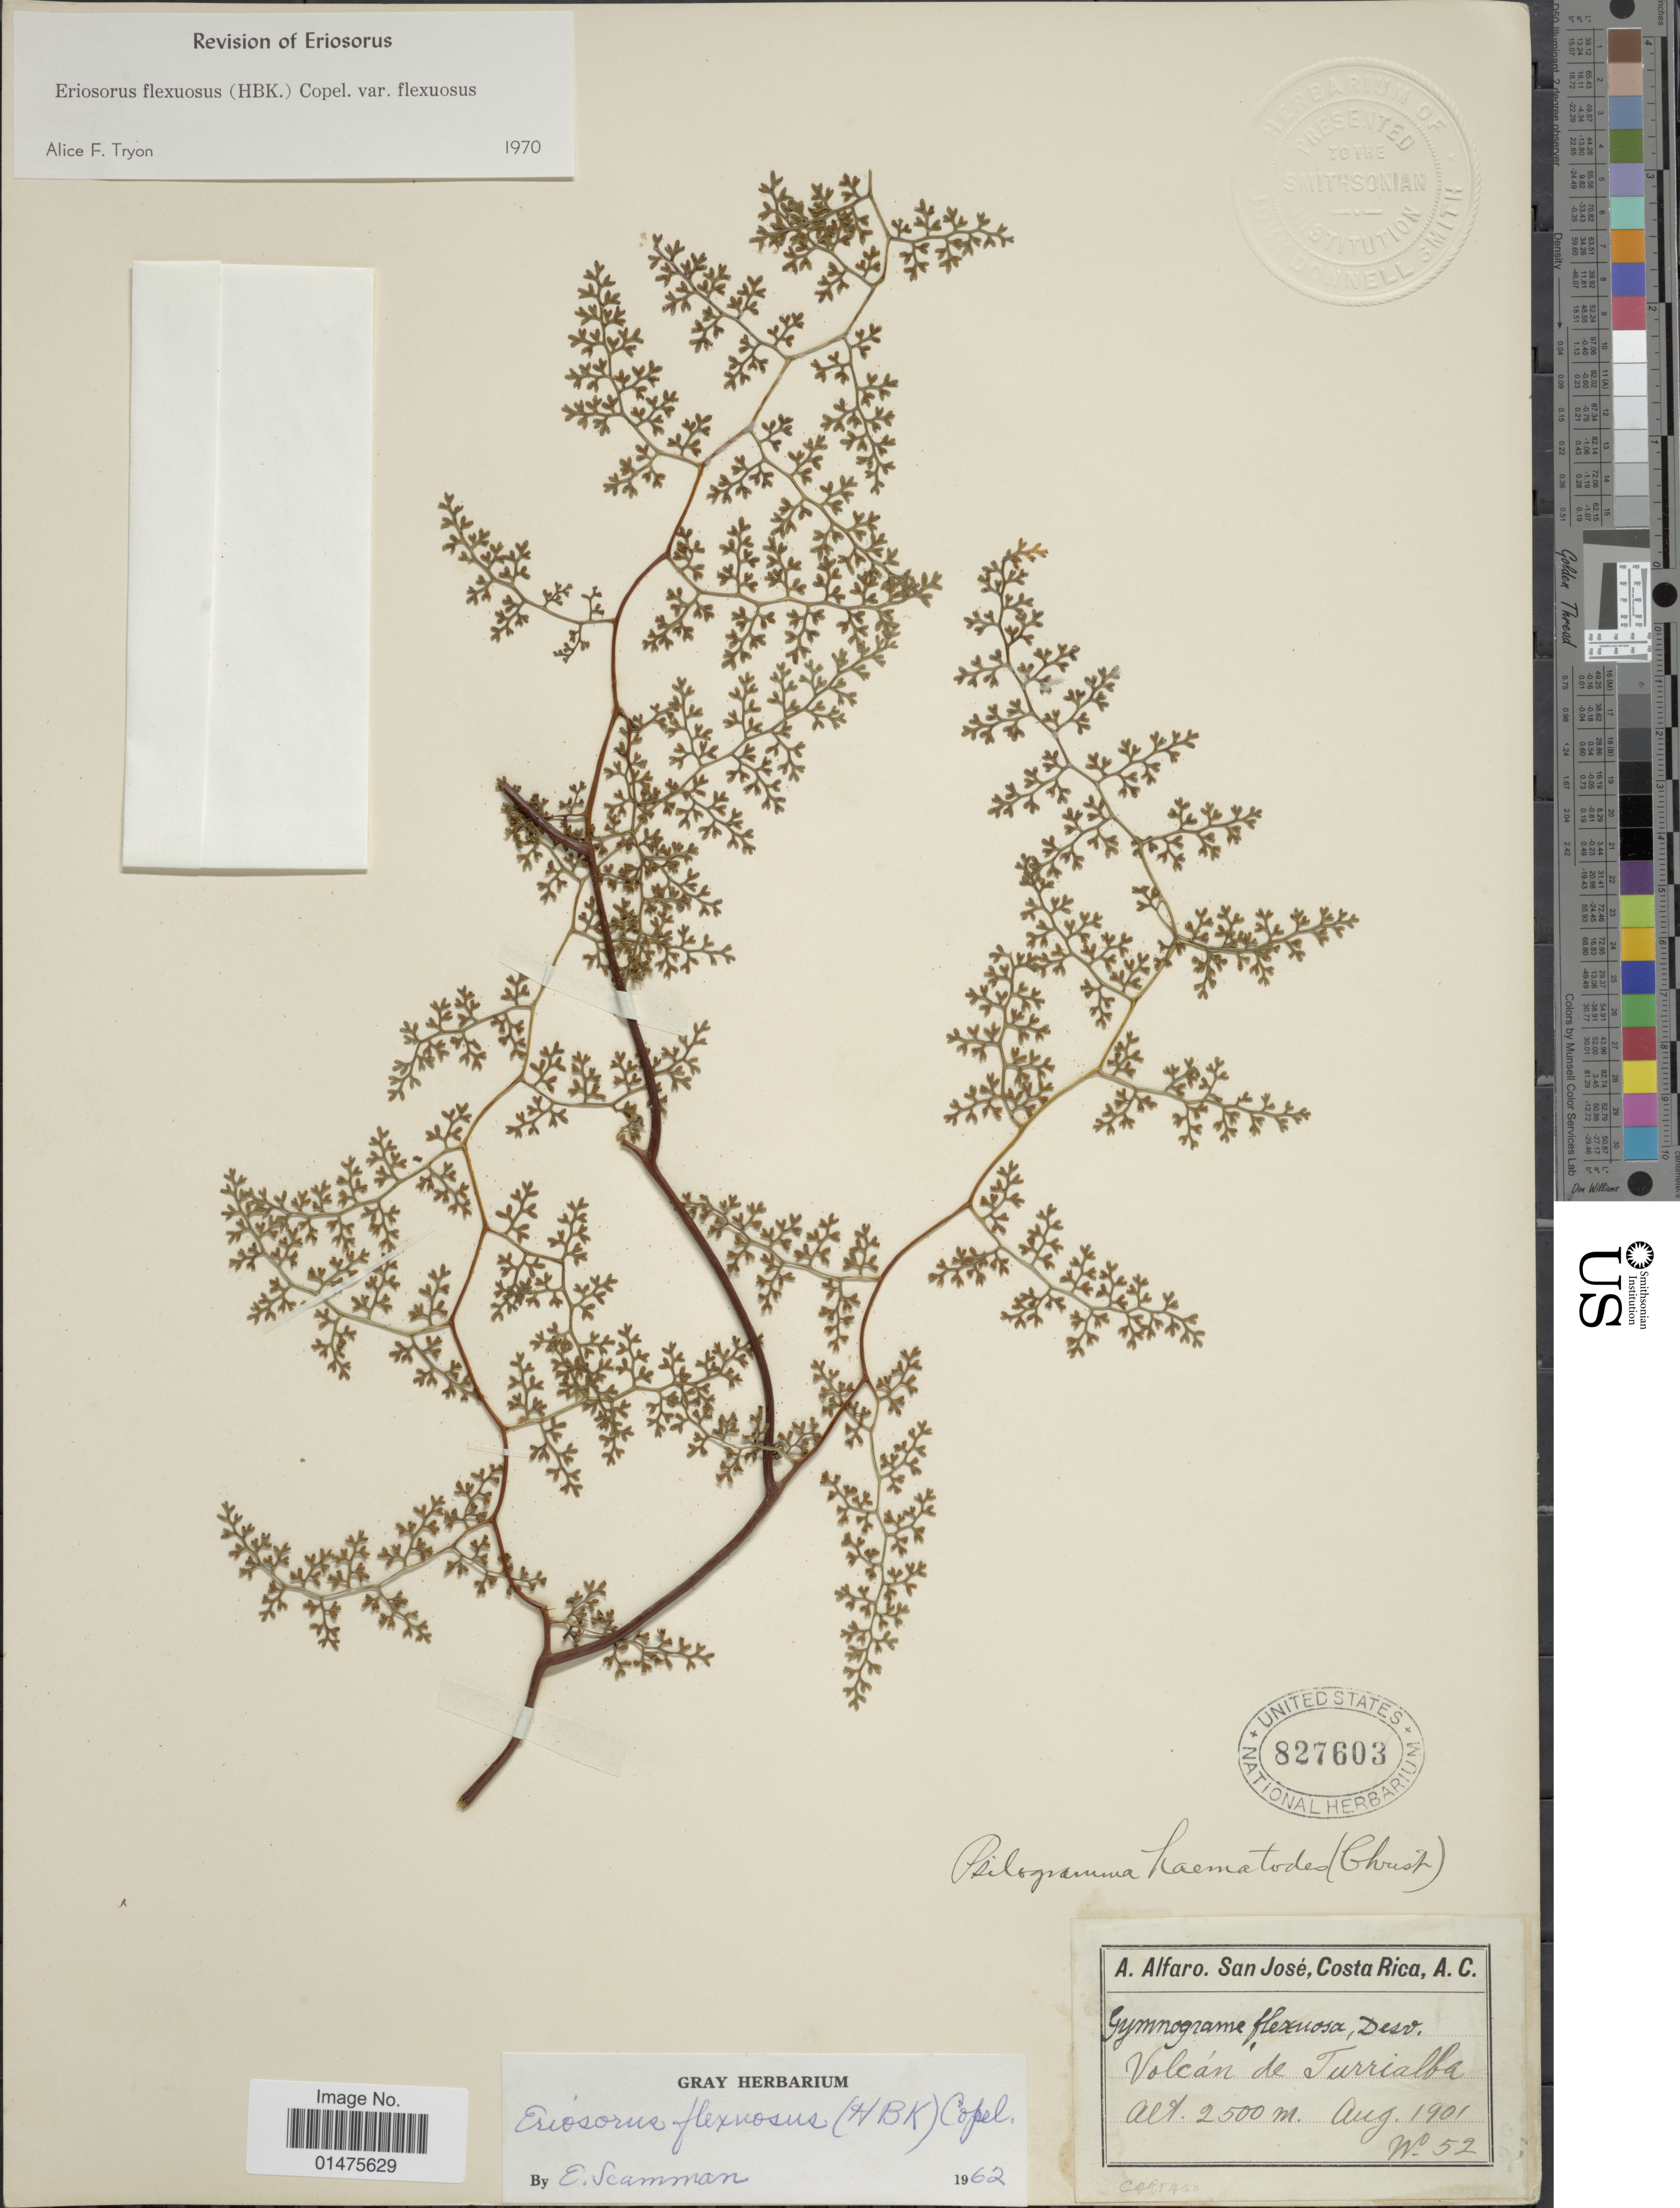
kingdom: Plantae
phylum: Tracheophyta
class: Polypodiopsida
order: Polypodiales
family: Pteridaceae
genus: Jamesonia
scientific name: Jamesonia flexuosa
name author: (Humb. & Bonpl.) Christenh.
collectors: A. Alfaro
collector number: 52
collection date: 1901-08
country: Costa Rica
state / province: Cartago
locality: Volcán de Turrialba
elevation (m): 2500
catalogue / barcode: US 827603